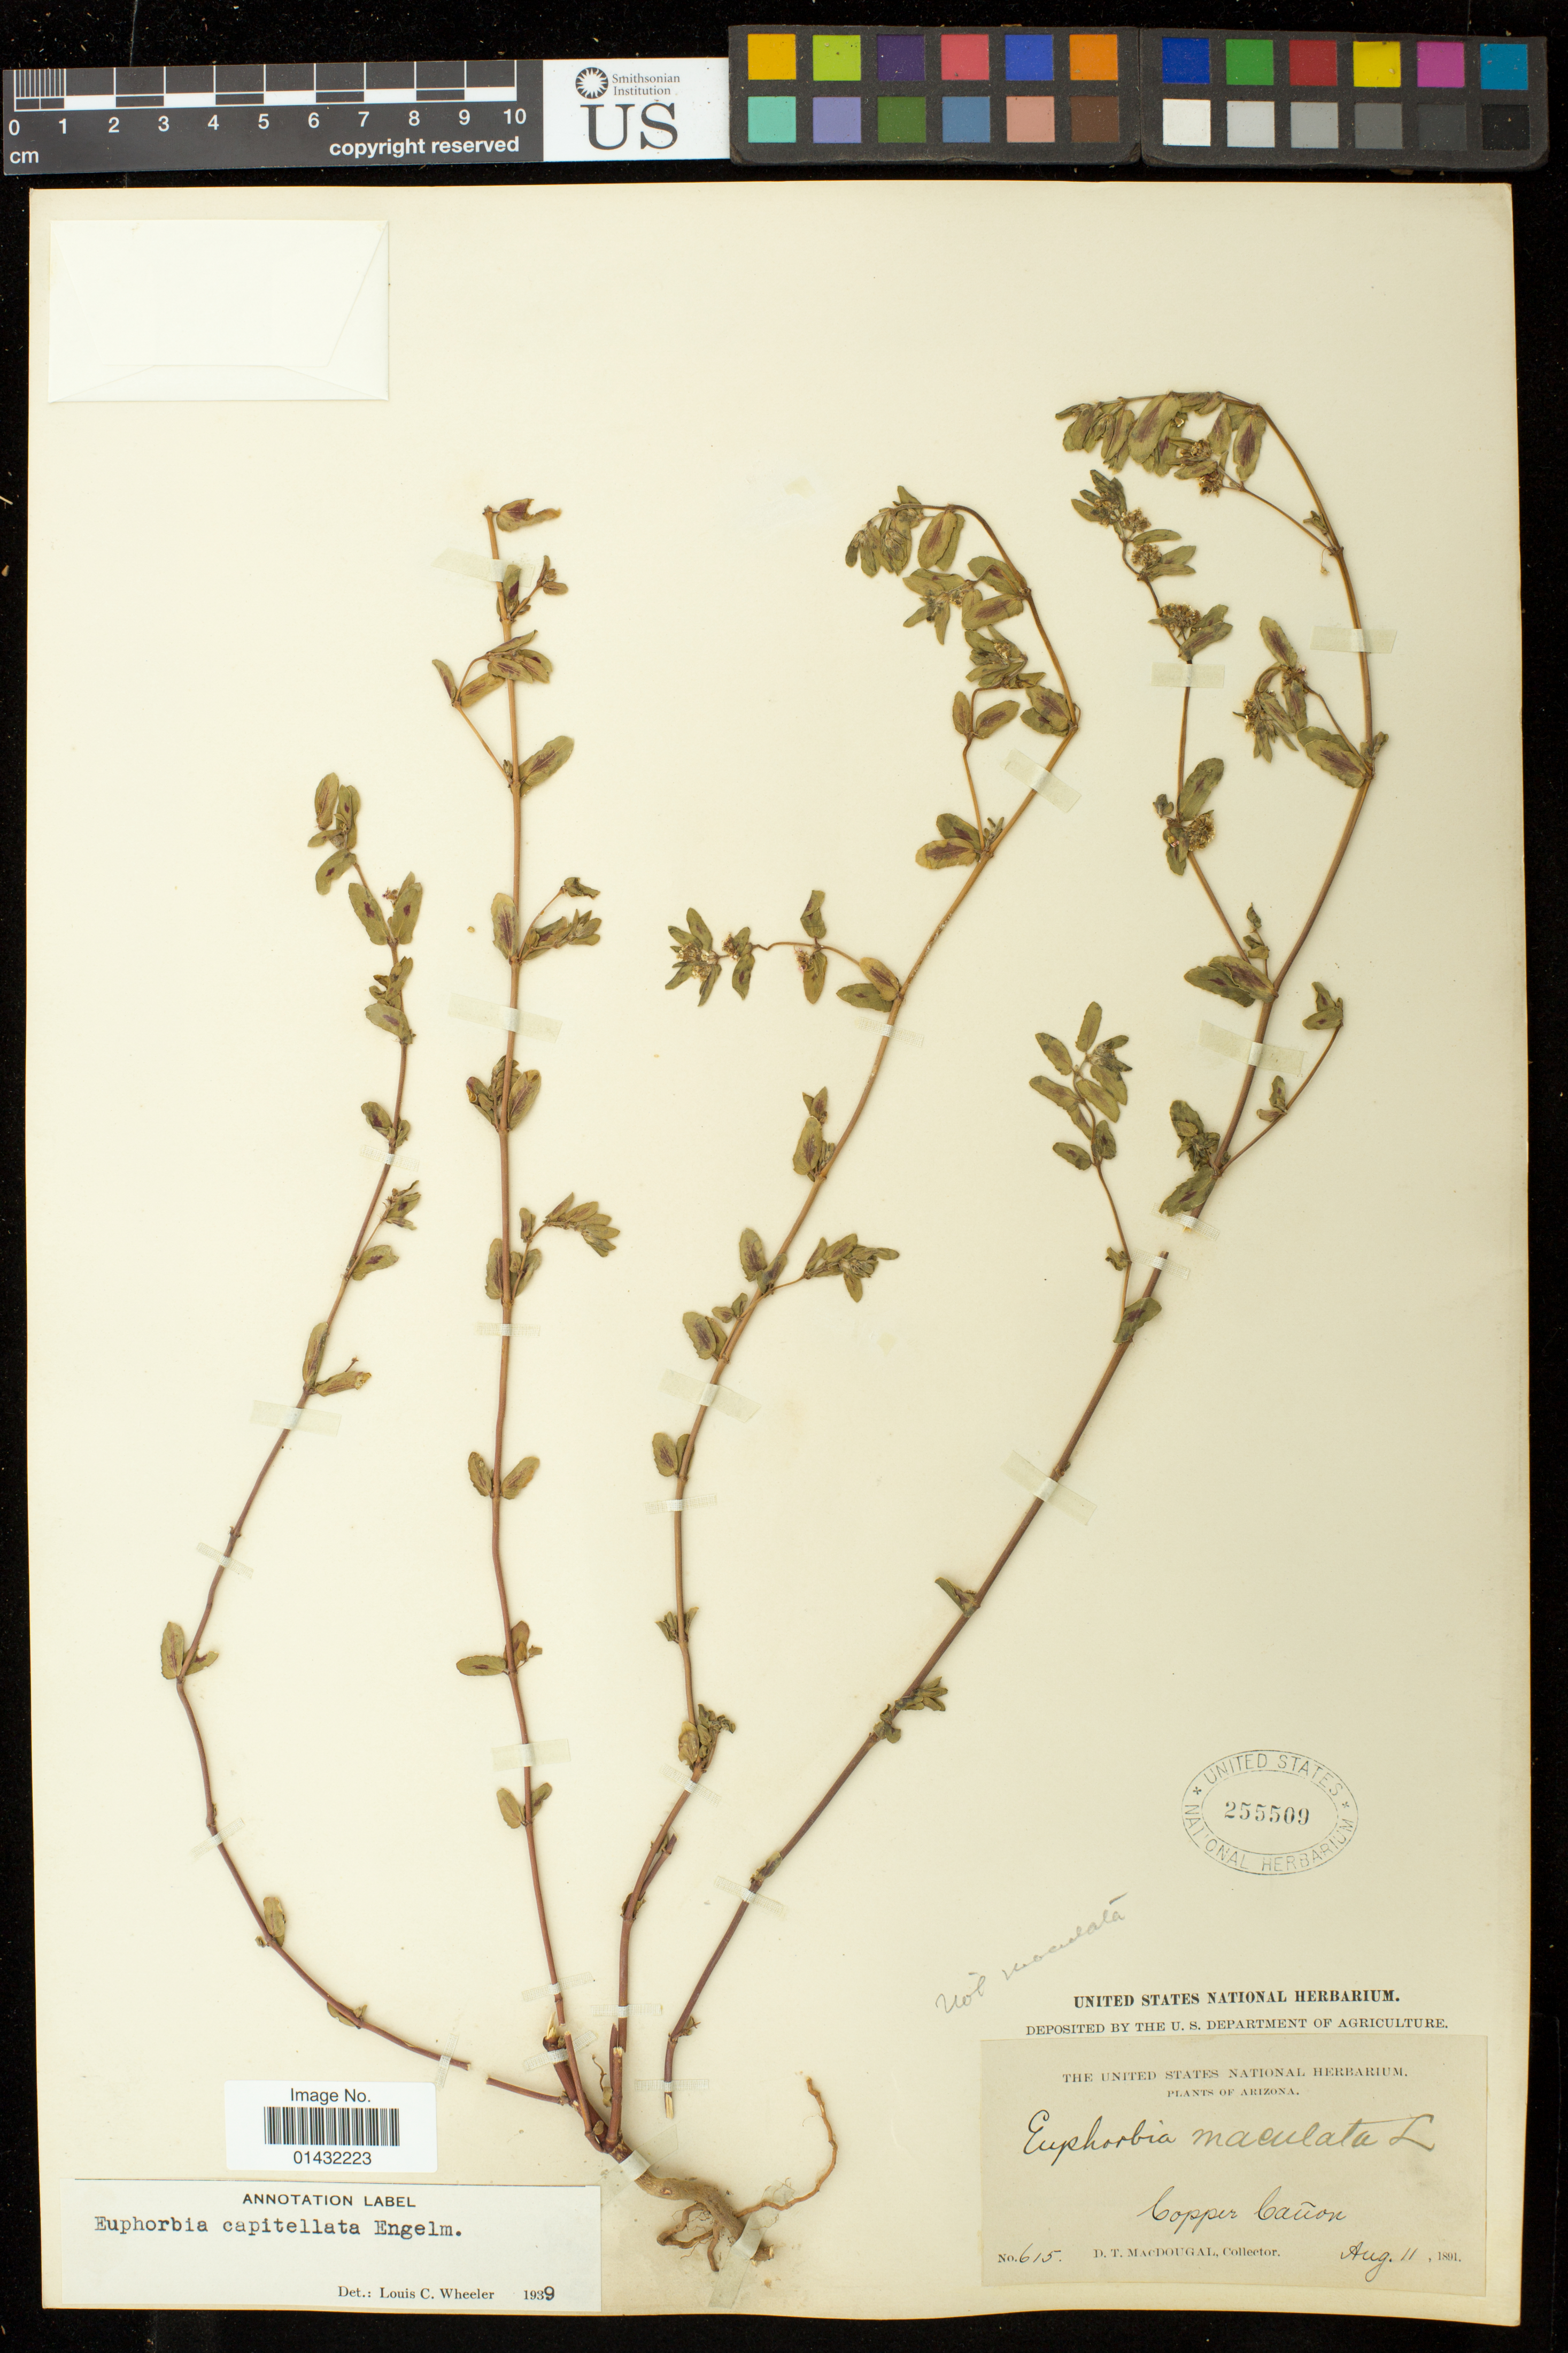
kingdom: Plantae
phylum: Tracheophyta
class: Magnoliopsida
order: Malpighiales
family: Euphorbiaceae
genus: Euphorbia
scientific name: Euphorbia capitellata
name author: Engelm. in Emory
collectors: D. T. MacDougal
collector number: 615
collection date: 1891-08-11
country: United States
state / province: Arizona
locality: Copper Canon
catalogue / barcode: US 255509